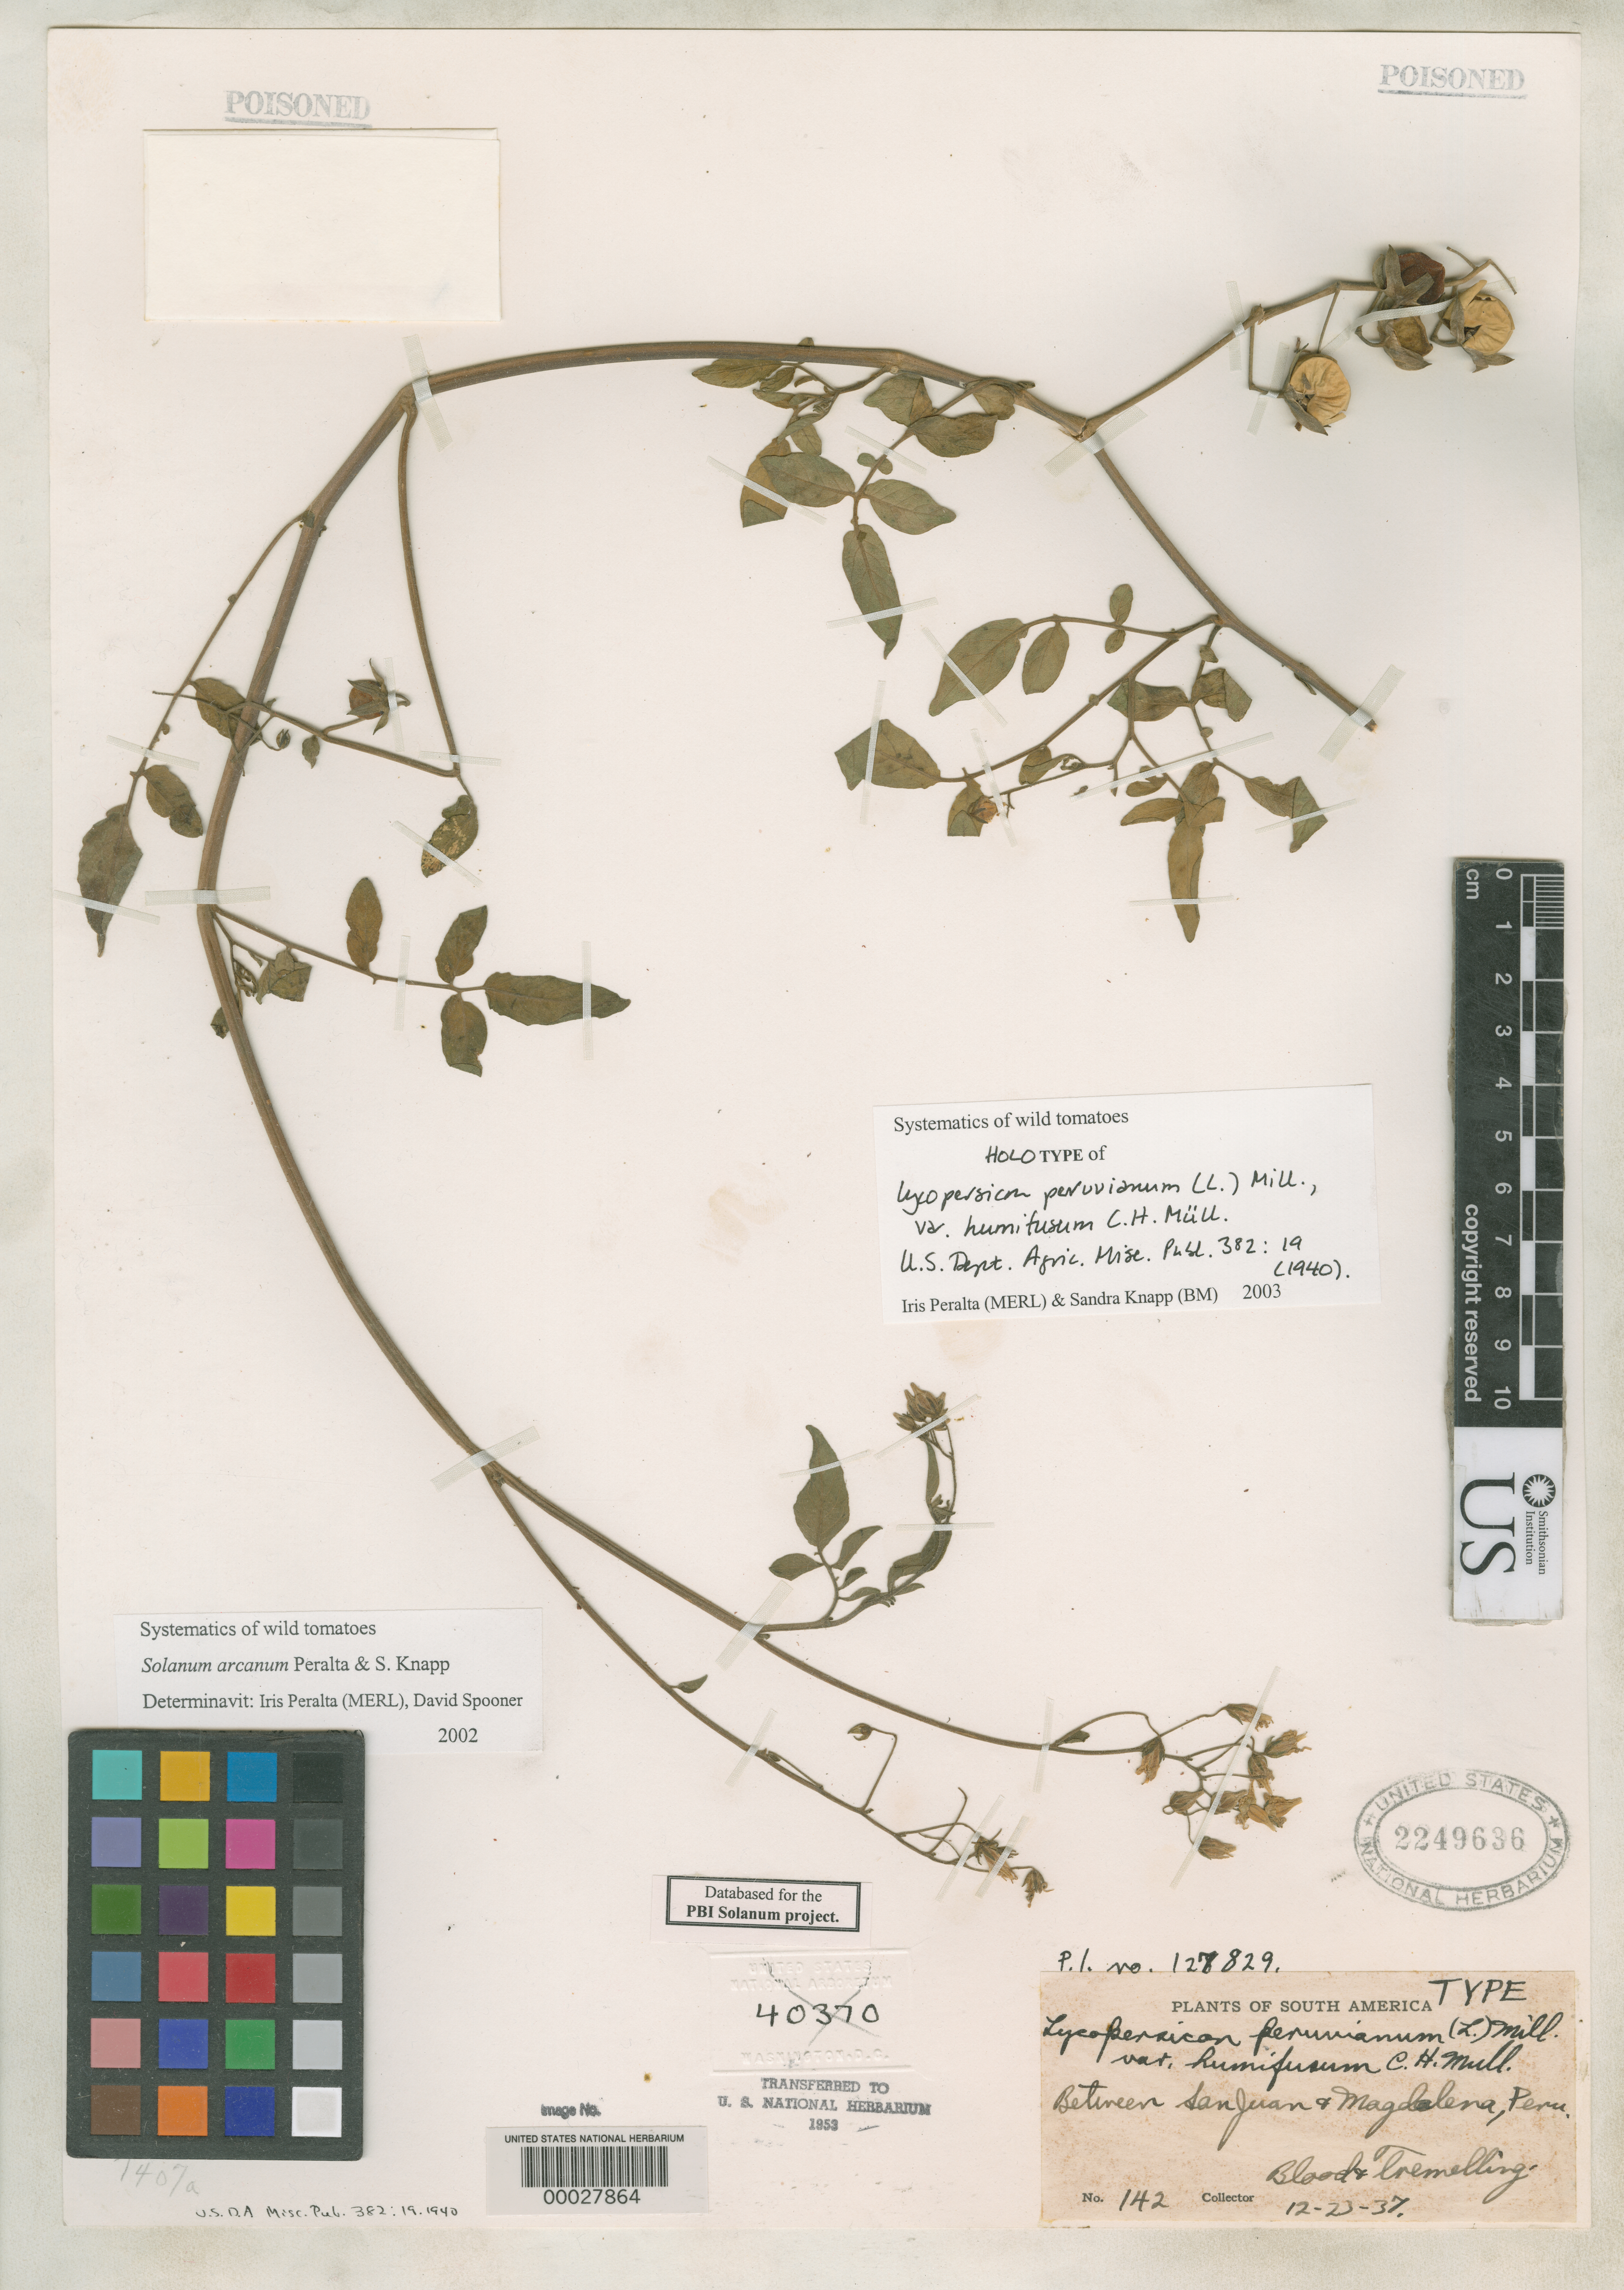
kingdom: Plantae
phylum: Tracheophyta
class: Magnoliopsida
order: Solanales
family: Solanaceae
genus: Lycopersicon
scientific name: Lycopersicon peruvianum var. humifusum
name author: C.H. Mull.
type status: Holotype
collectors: H. Blood & L. Tremelling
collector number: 142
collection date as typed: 23 Dec 1937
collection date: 1937-12-23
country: Peru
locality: between San Juan and Magdalena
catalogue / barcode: US 2249636